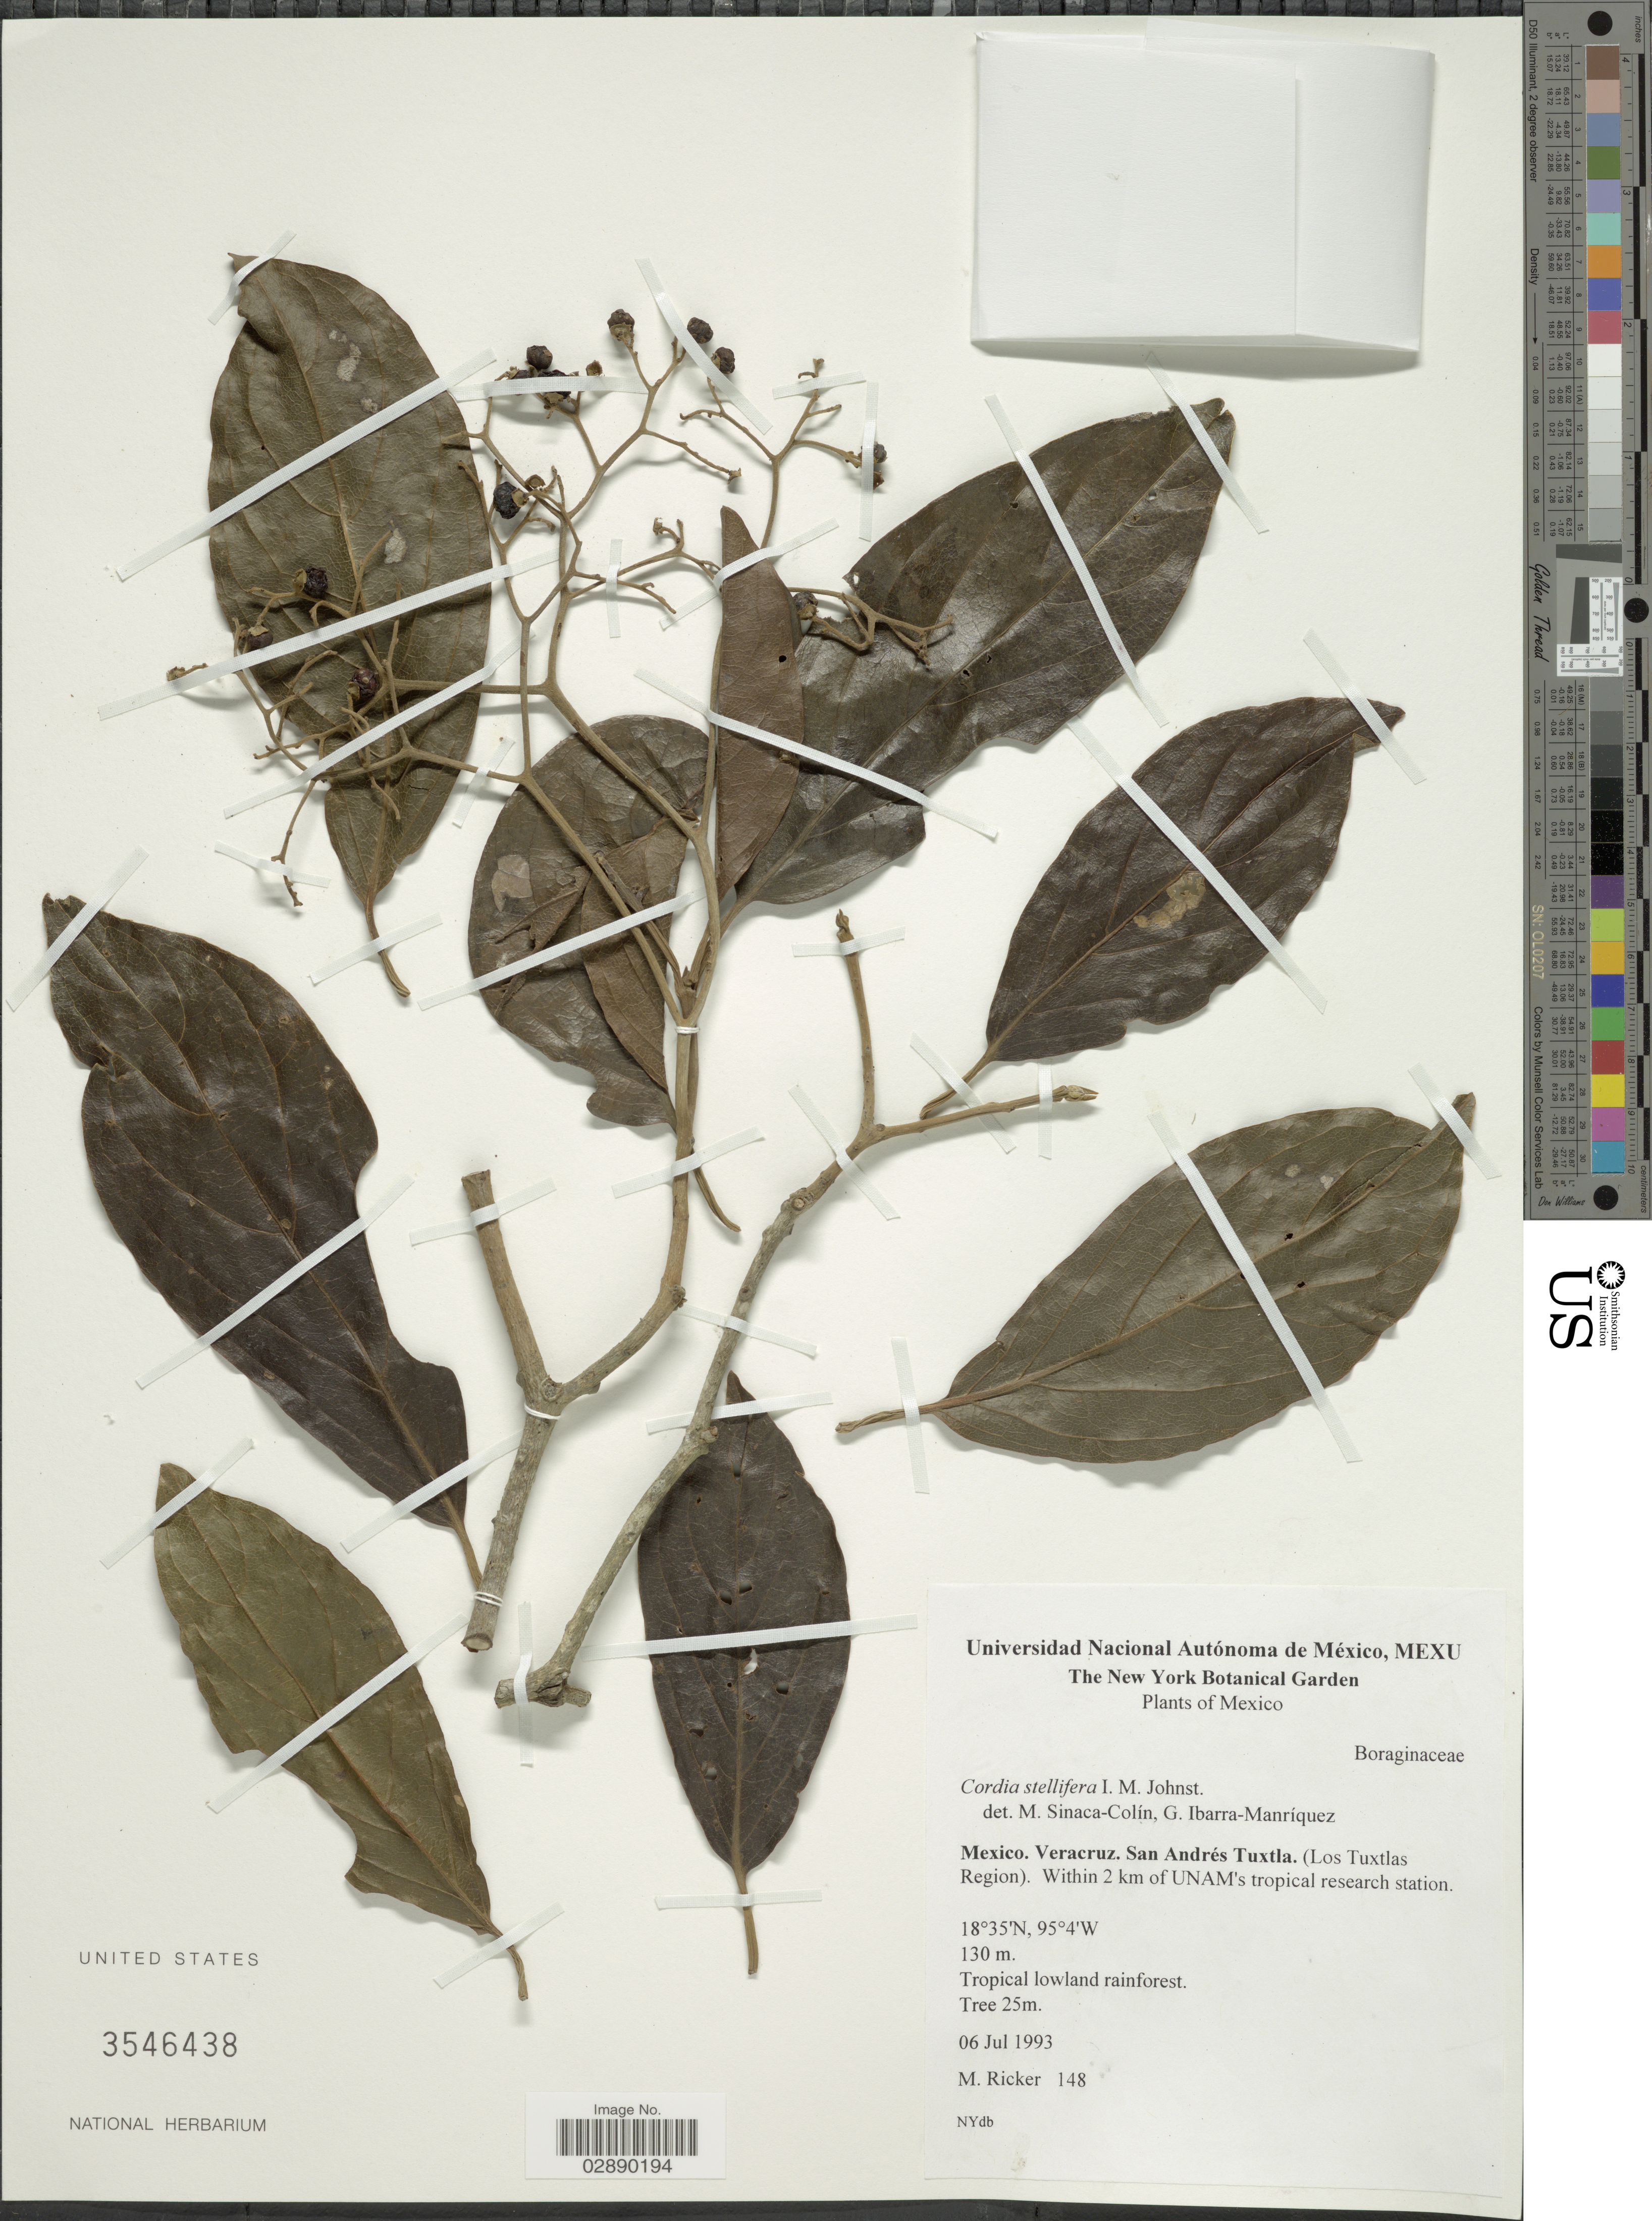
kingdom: Plantae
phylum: Tracheophyta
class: Magnoliopsida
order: Boraginales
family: Cordiaceae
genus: Cordia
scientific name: Cordia stellifera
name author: I.M. Johnst.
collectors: M. Ricker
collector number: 148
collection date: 1993-07-06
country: Mexico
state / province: Veracruz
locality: Veracruz. San Andrés Tuxtla. (Los Tuxtlas Region). Within 2 km of UNAM's tropical research station.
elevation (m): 130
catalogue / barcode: US 3546438